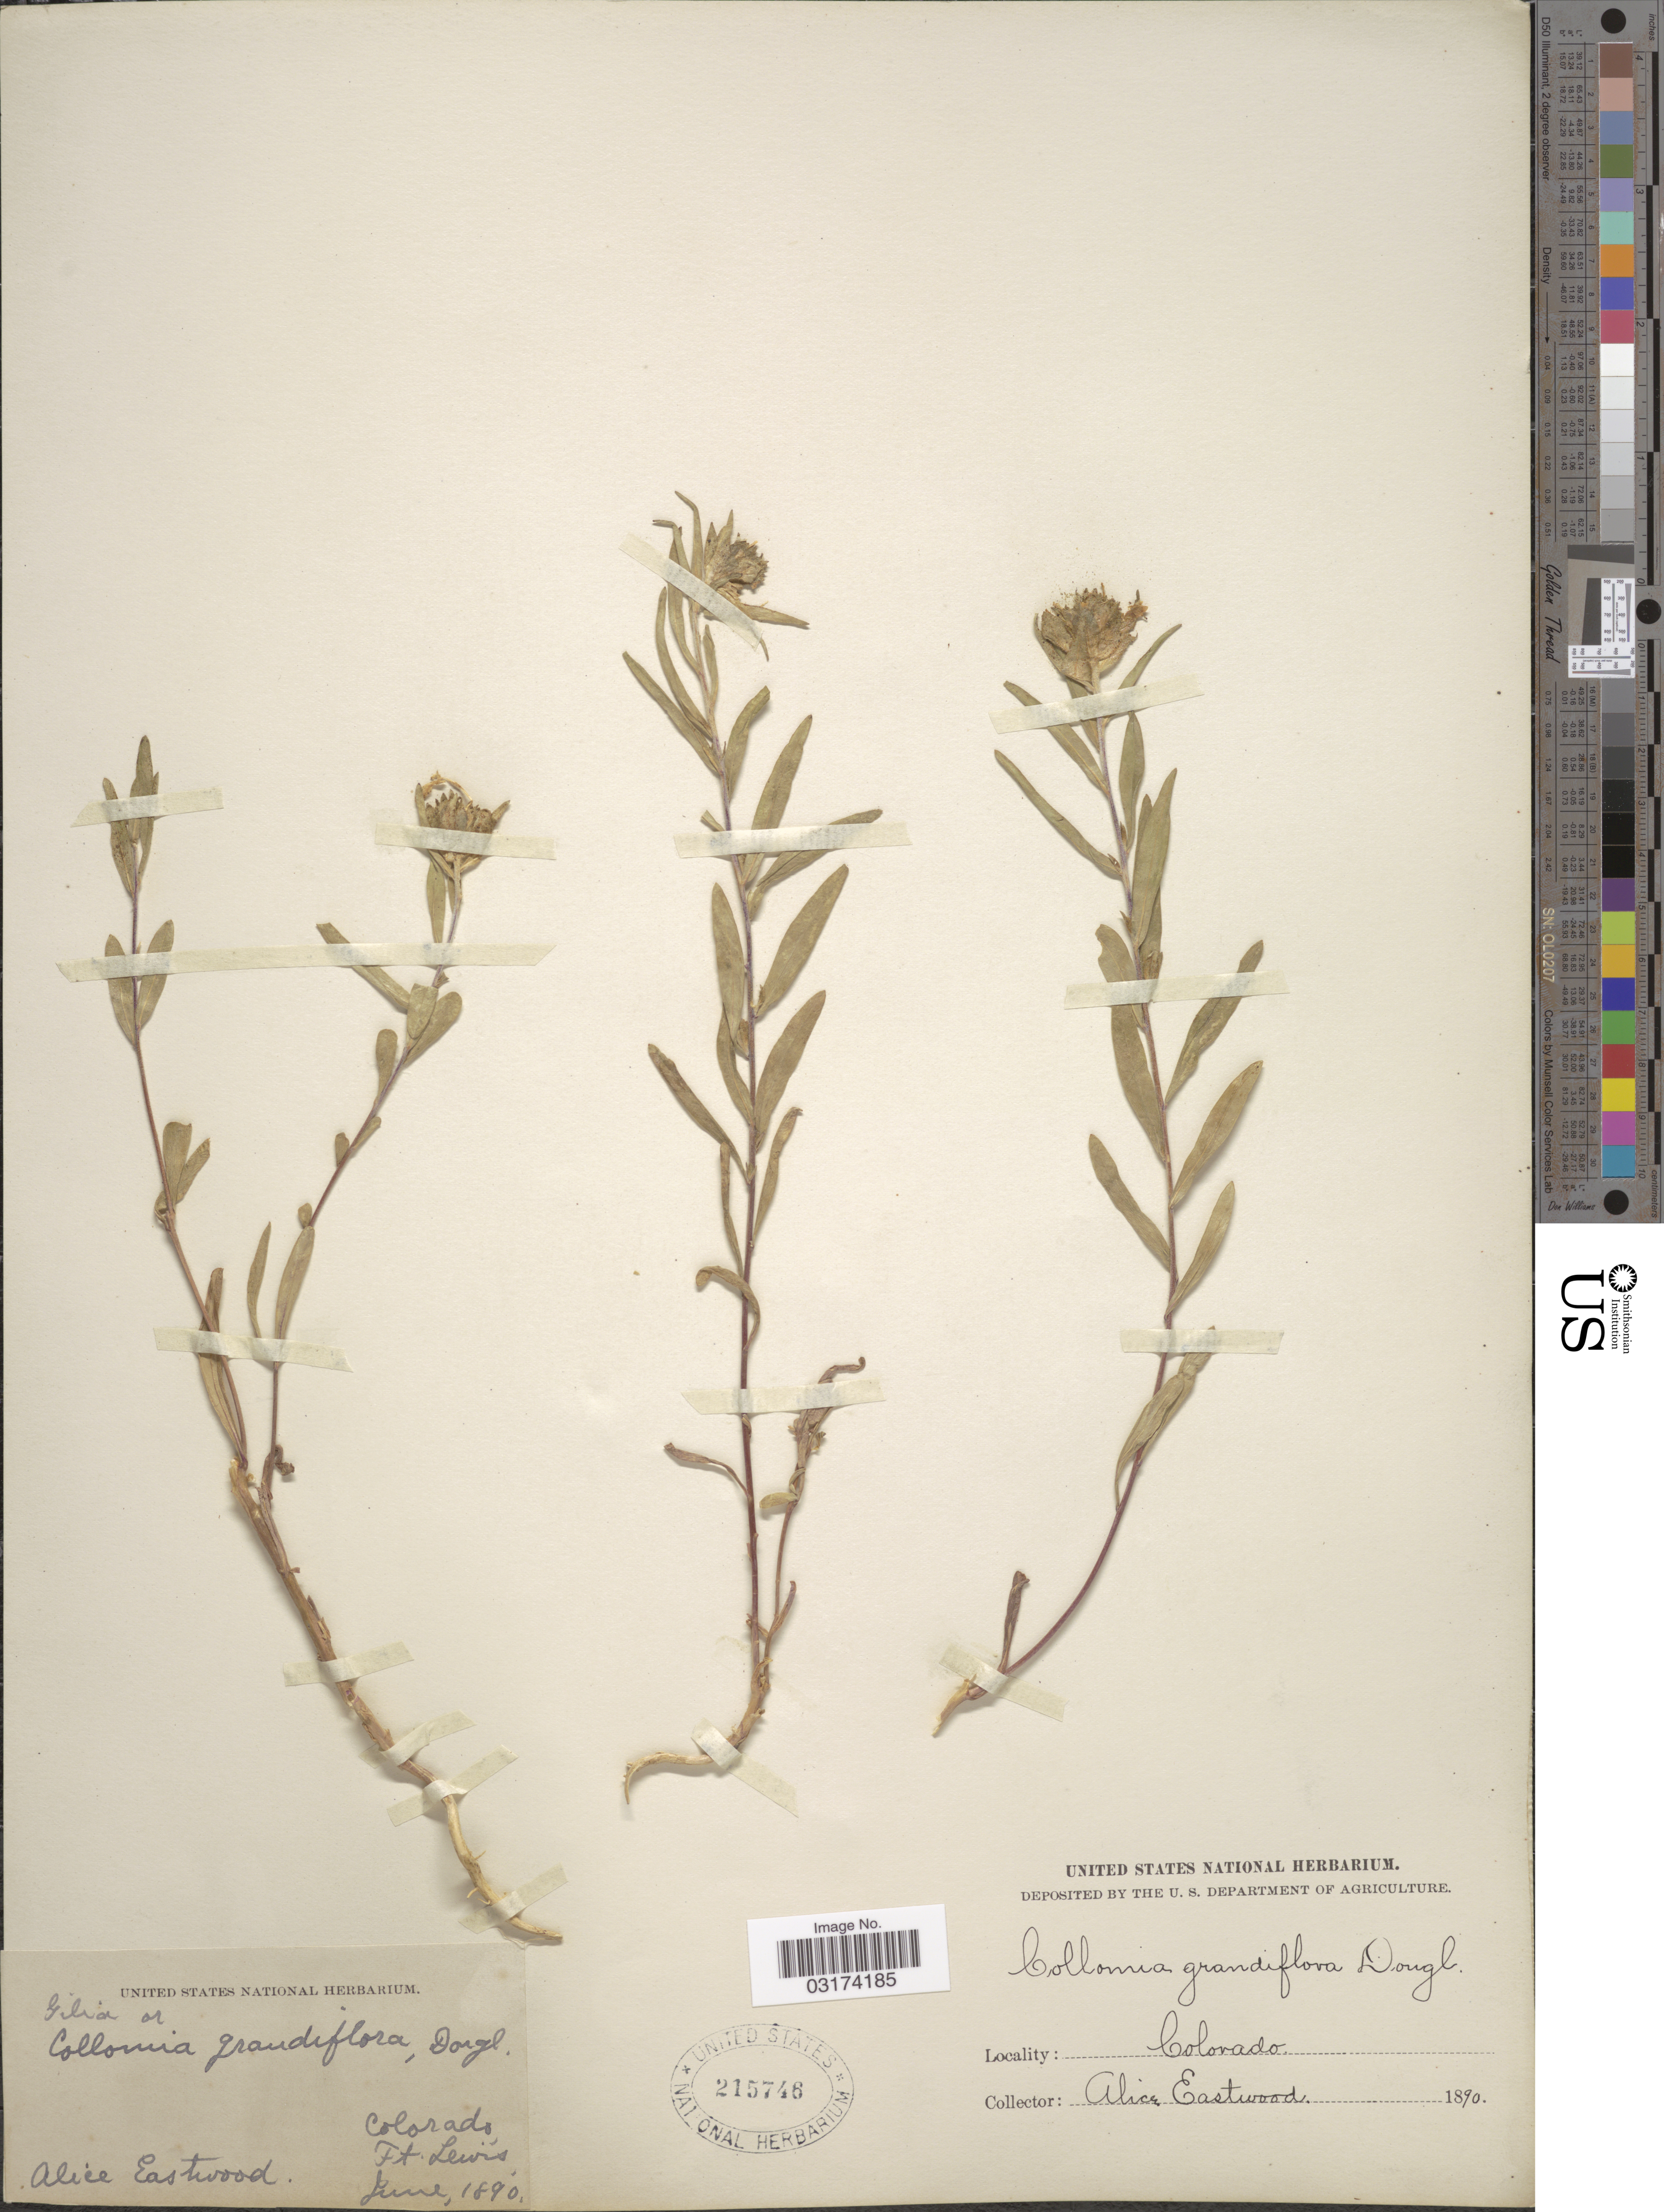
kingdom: Plantae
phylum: Tracheophyta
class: Magnoliopsida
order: Ericales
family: Polemoniaceae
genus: Collomia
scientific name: Collomia grandiflora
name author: Douglas ex Lindl.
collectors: A. Eastwood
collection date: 1890-06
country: United States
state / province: Colorado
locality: Colorado. Ft. Lewis.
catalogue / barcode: US 215748